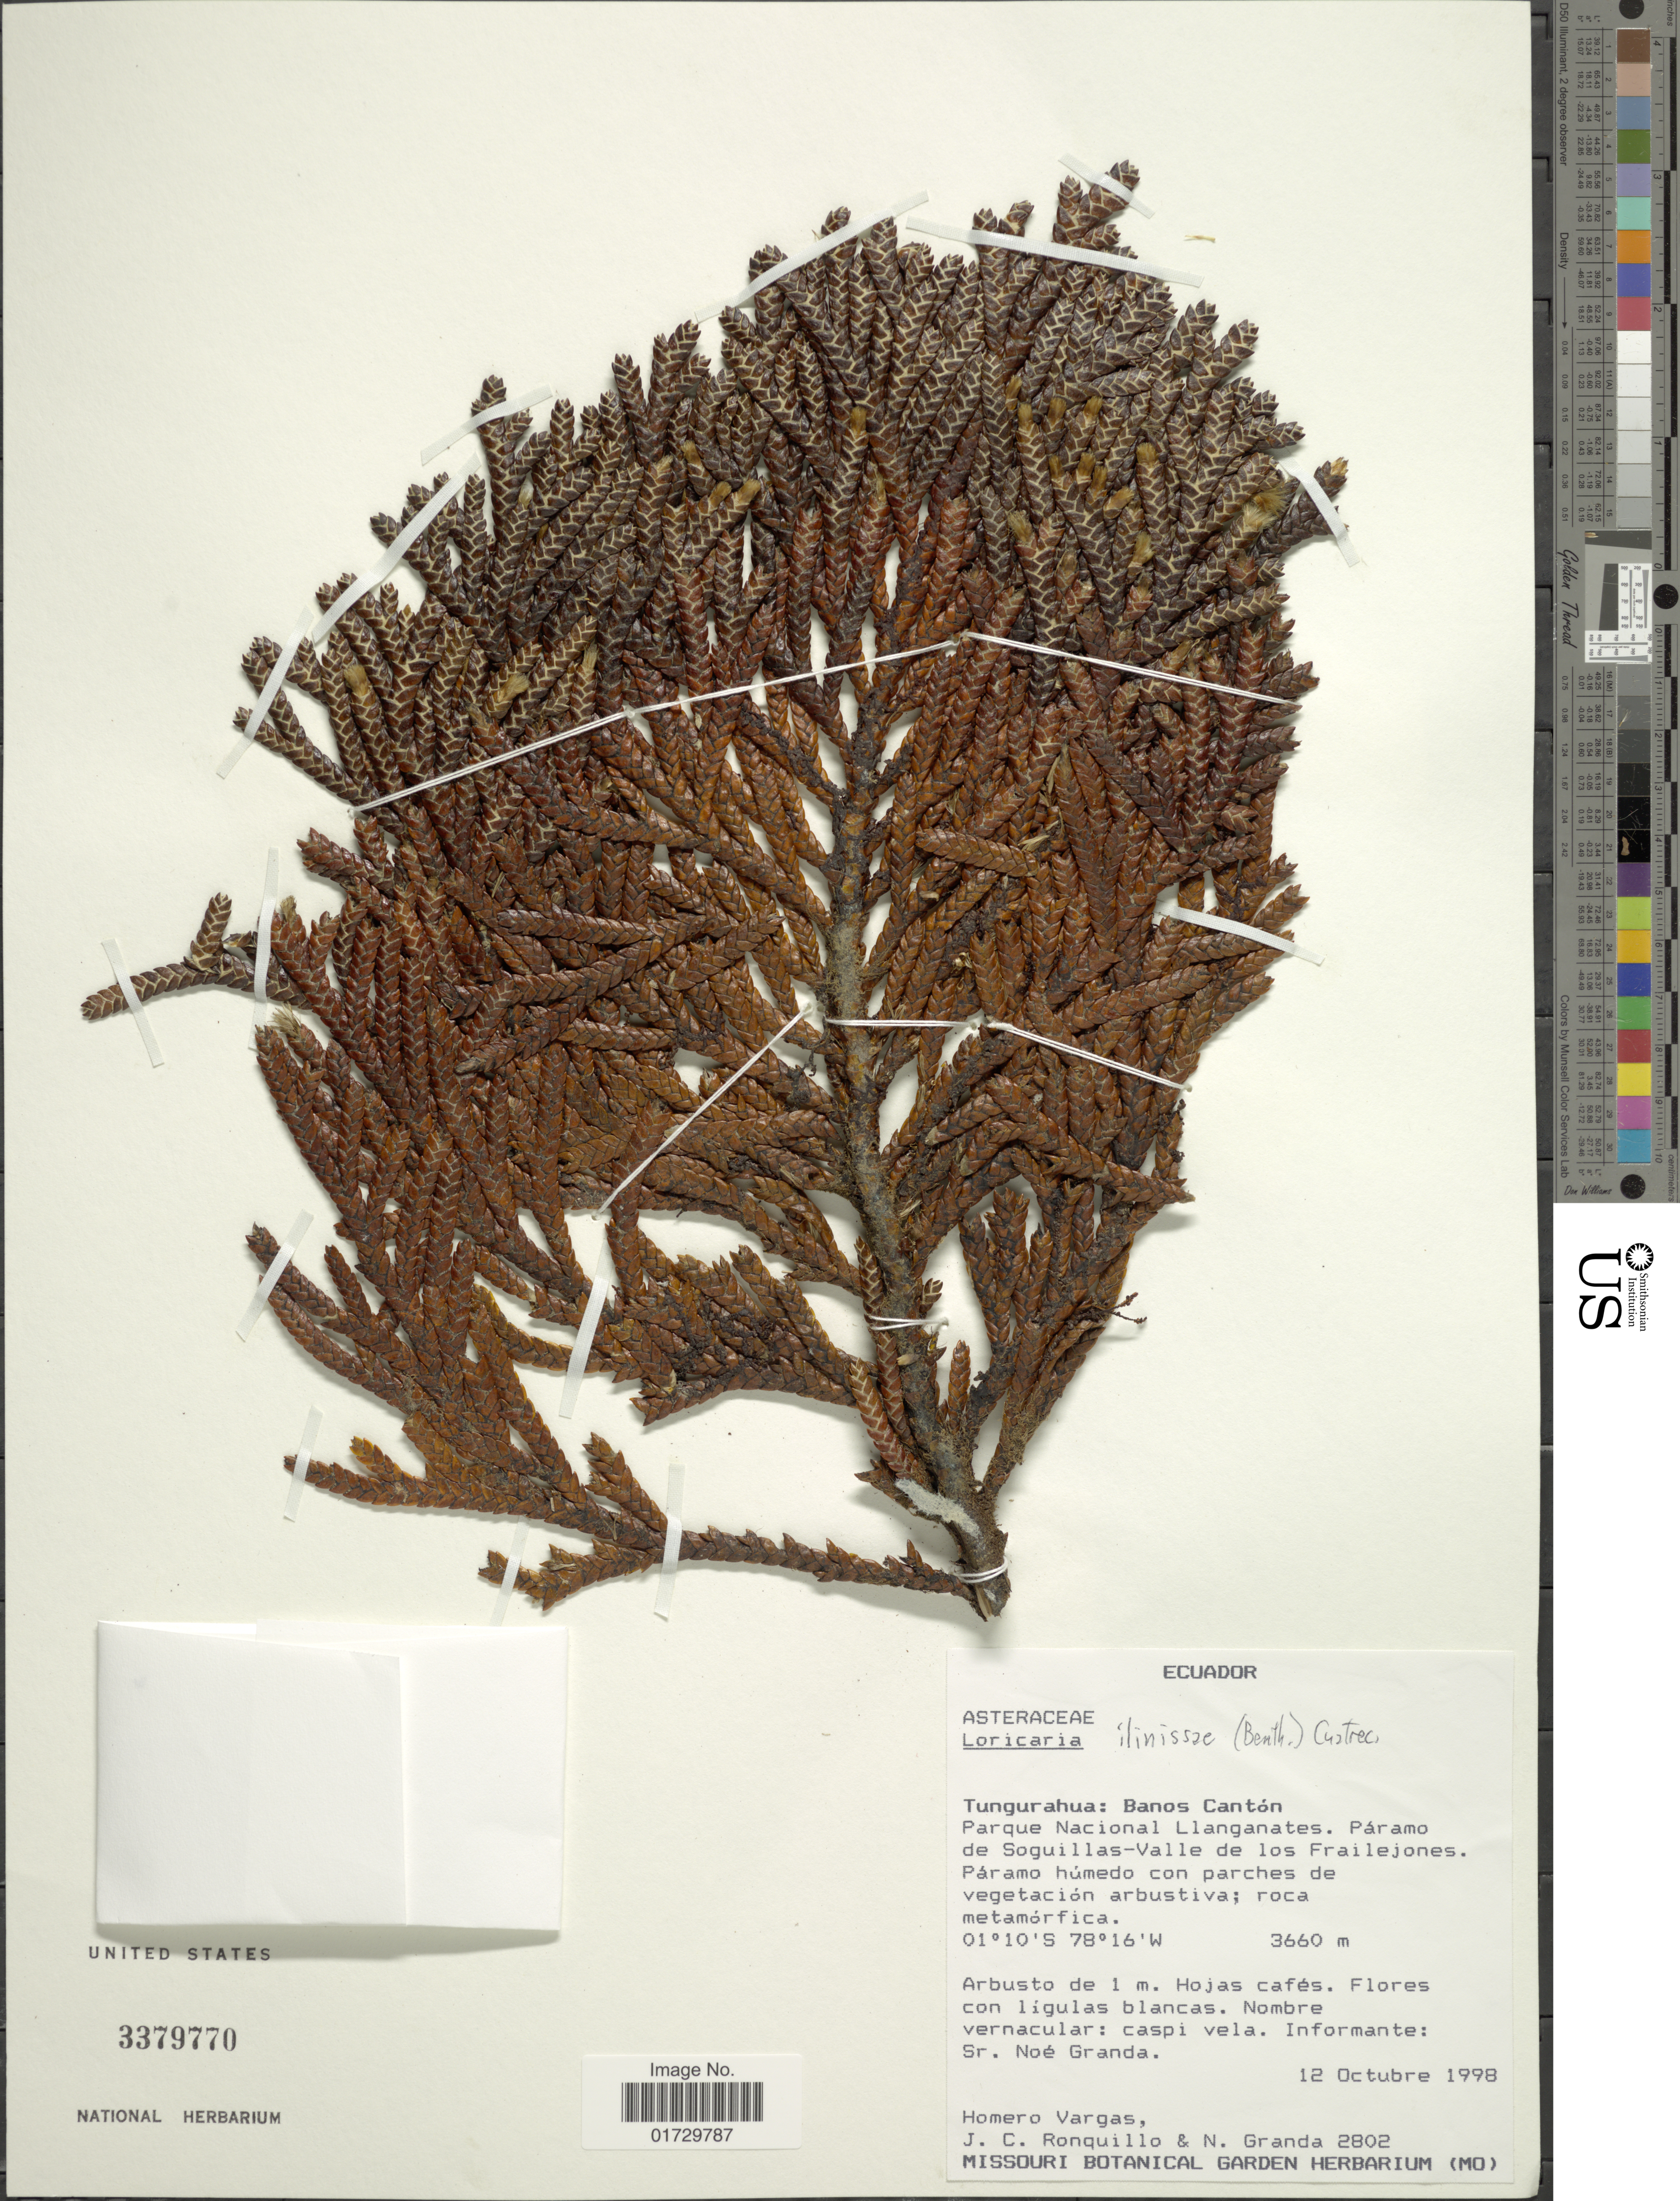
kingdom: Plantae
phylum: Tracheophyta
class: Magnoliopsida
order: Asterales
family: Asteraceae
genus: Loricaria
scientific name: Loricaria ilinissae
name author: (Benth.) Cuatrec.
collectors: H. Vargas, J. Ronquillo & N. Granda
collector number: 2802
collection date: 1998-10-12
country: Ecuador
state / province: Tungurahua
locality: Banos Canton, Parque Nacional Llanganates. Paramo de Soguillas-Valle de los Frailejones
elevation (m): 3660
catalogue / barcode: US 3379770